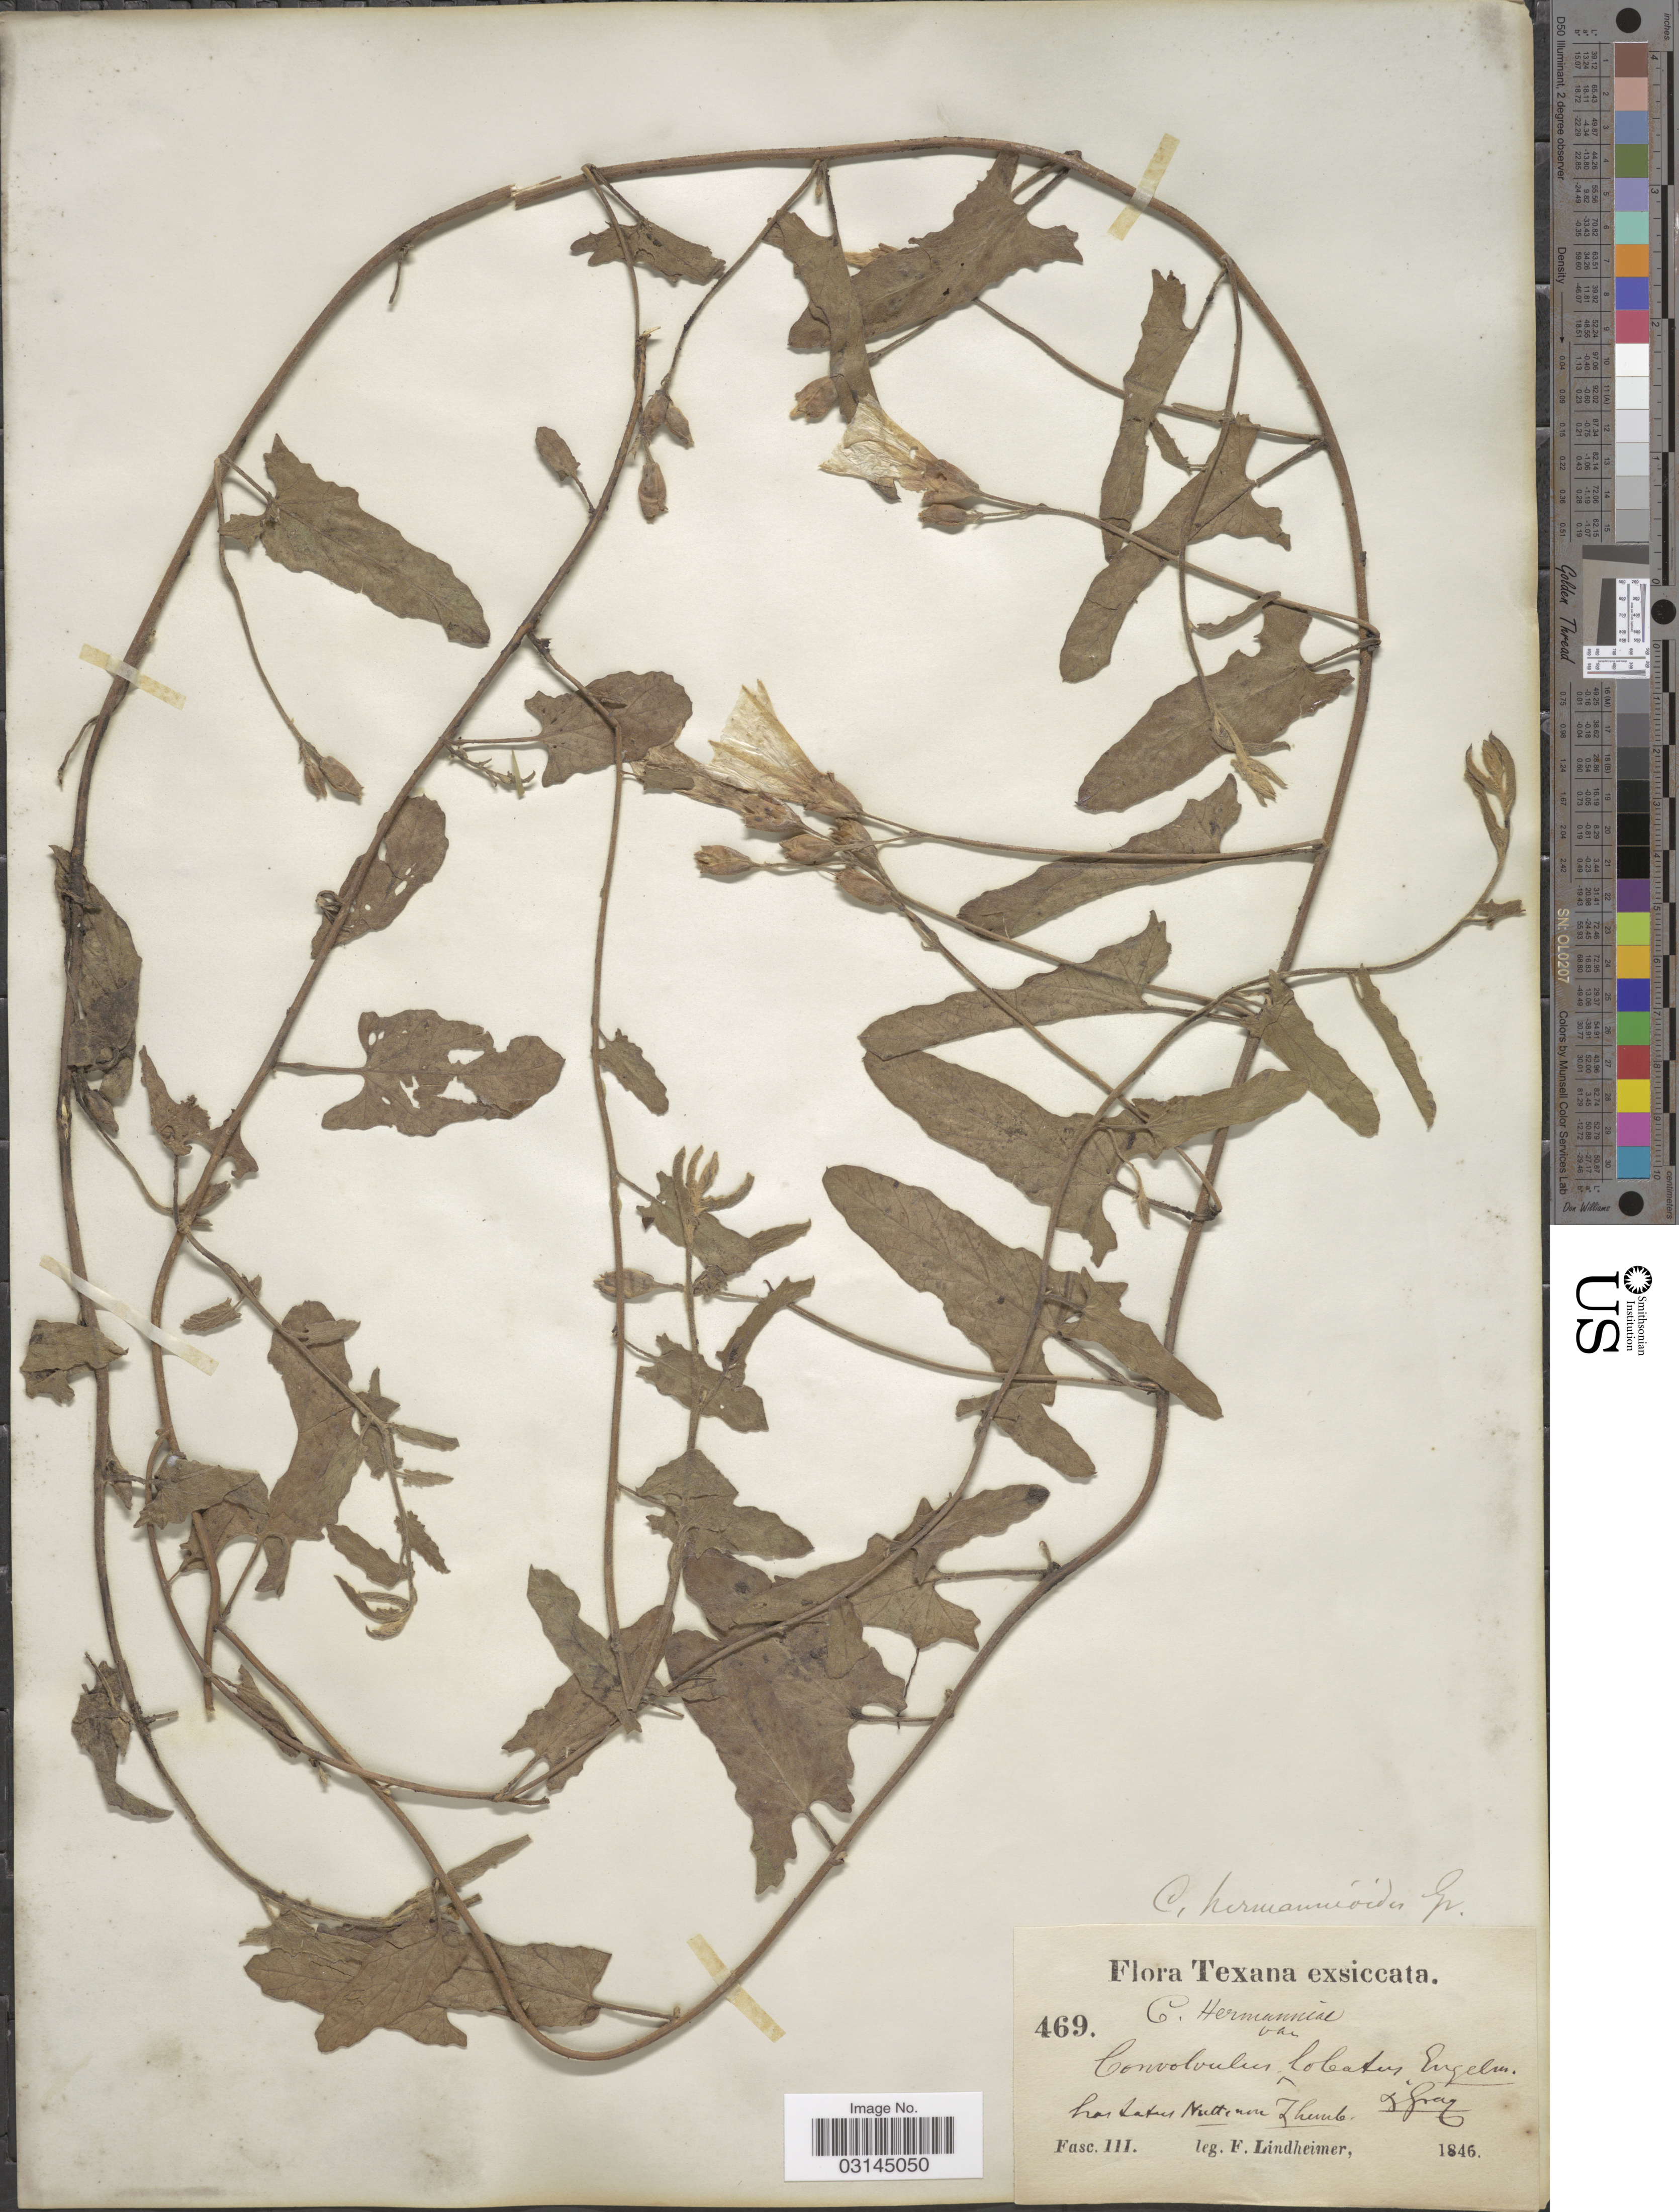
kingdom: Plantae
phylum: Tracheophyta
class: Magnoliopsida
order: Solanales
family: Convolvulaceae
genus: Convolvulus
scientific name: Convolvulus hermannioides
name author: A. Gray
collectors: F. Lindheimer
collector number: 469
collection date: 1846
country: United States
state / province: Texas